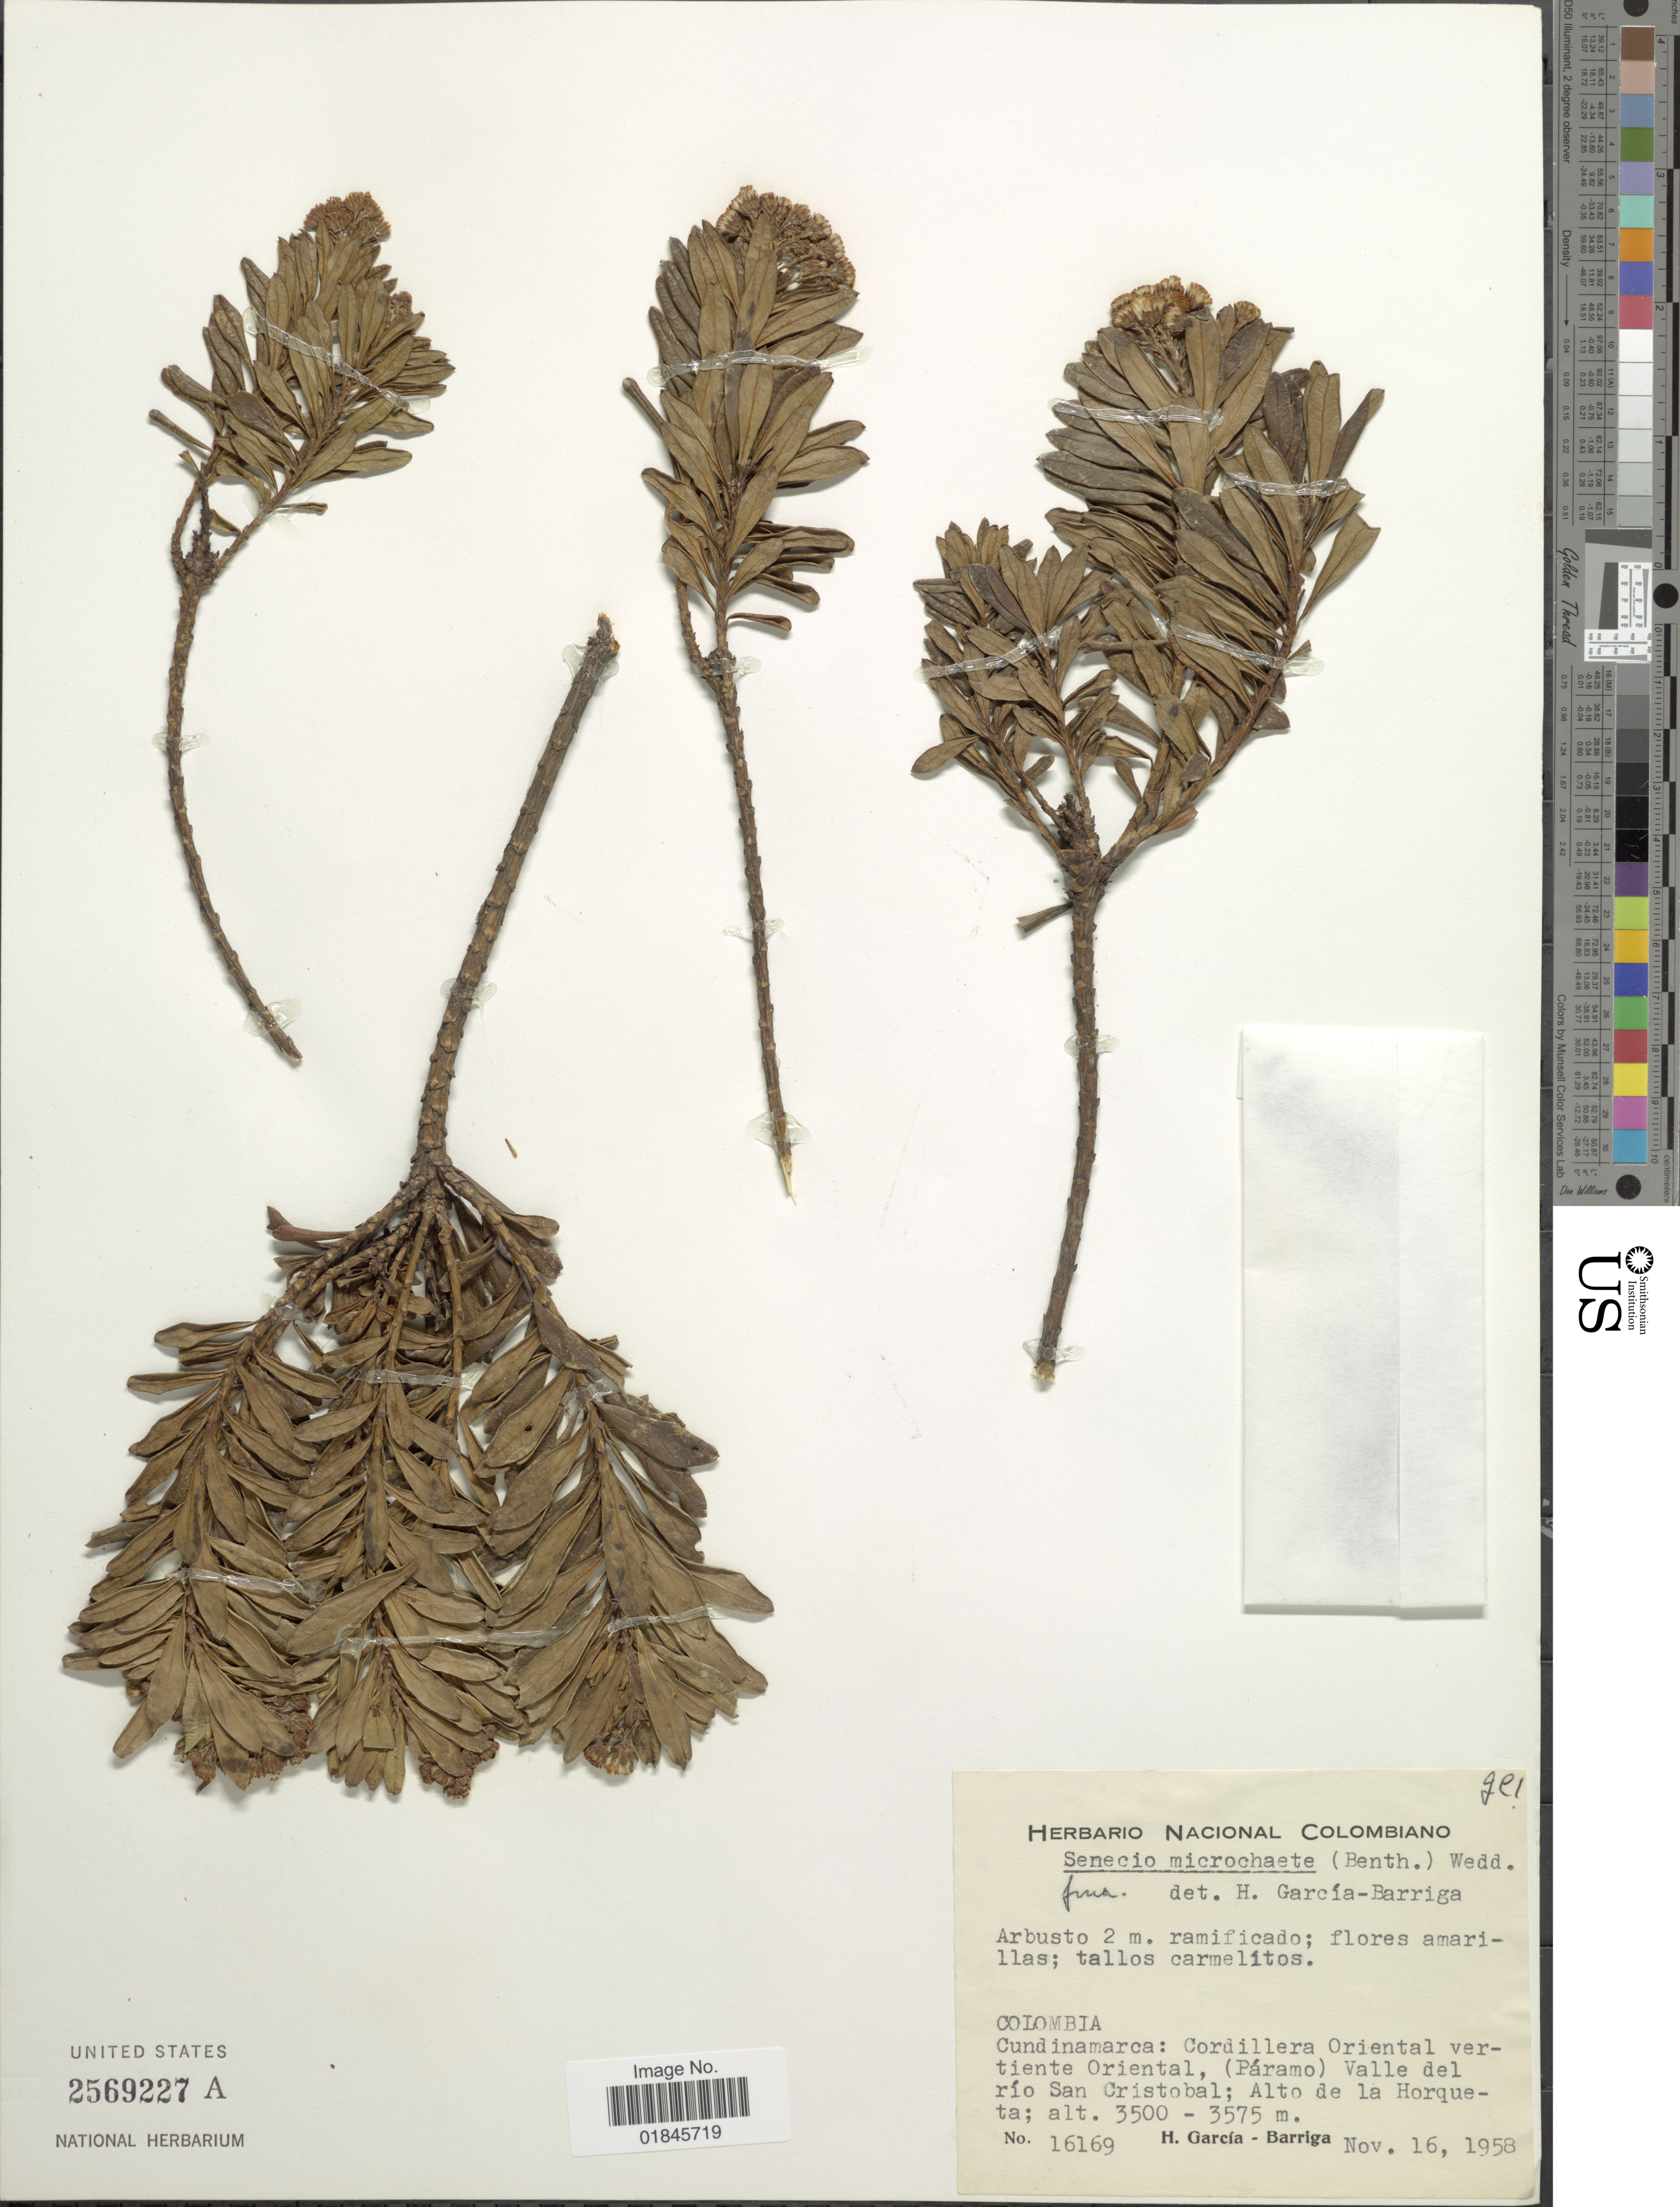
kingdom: Plantae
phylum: Tracheophyta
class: Magnoliopsida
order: Asterales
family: Asteraceae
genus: Pentacalia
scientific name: Pentacalia pulchella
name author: (Kunth) Cuatrec.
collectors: H. García Barriga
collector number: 16169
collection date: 1958-11-16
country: Colombia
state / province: Cundinamarca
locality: Cundinamarca: Cordillera Oriental vertiente Oriental, (Páramo) Valle del río San Cristobal; Alto de la Horqueta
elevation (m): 3500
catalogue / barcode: US 2569227A